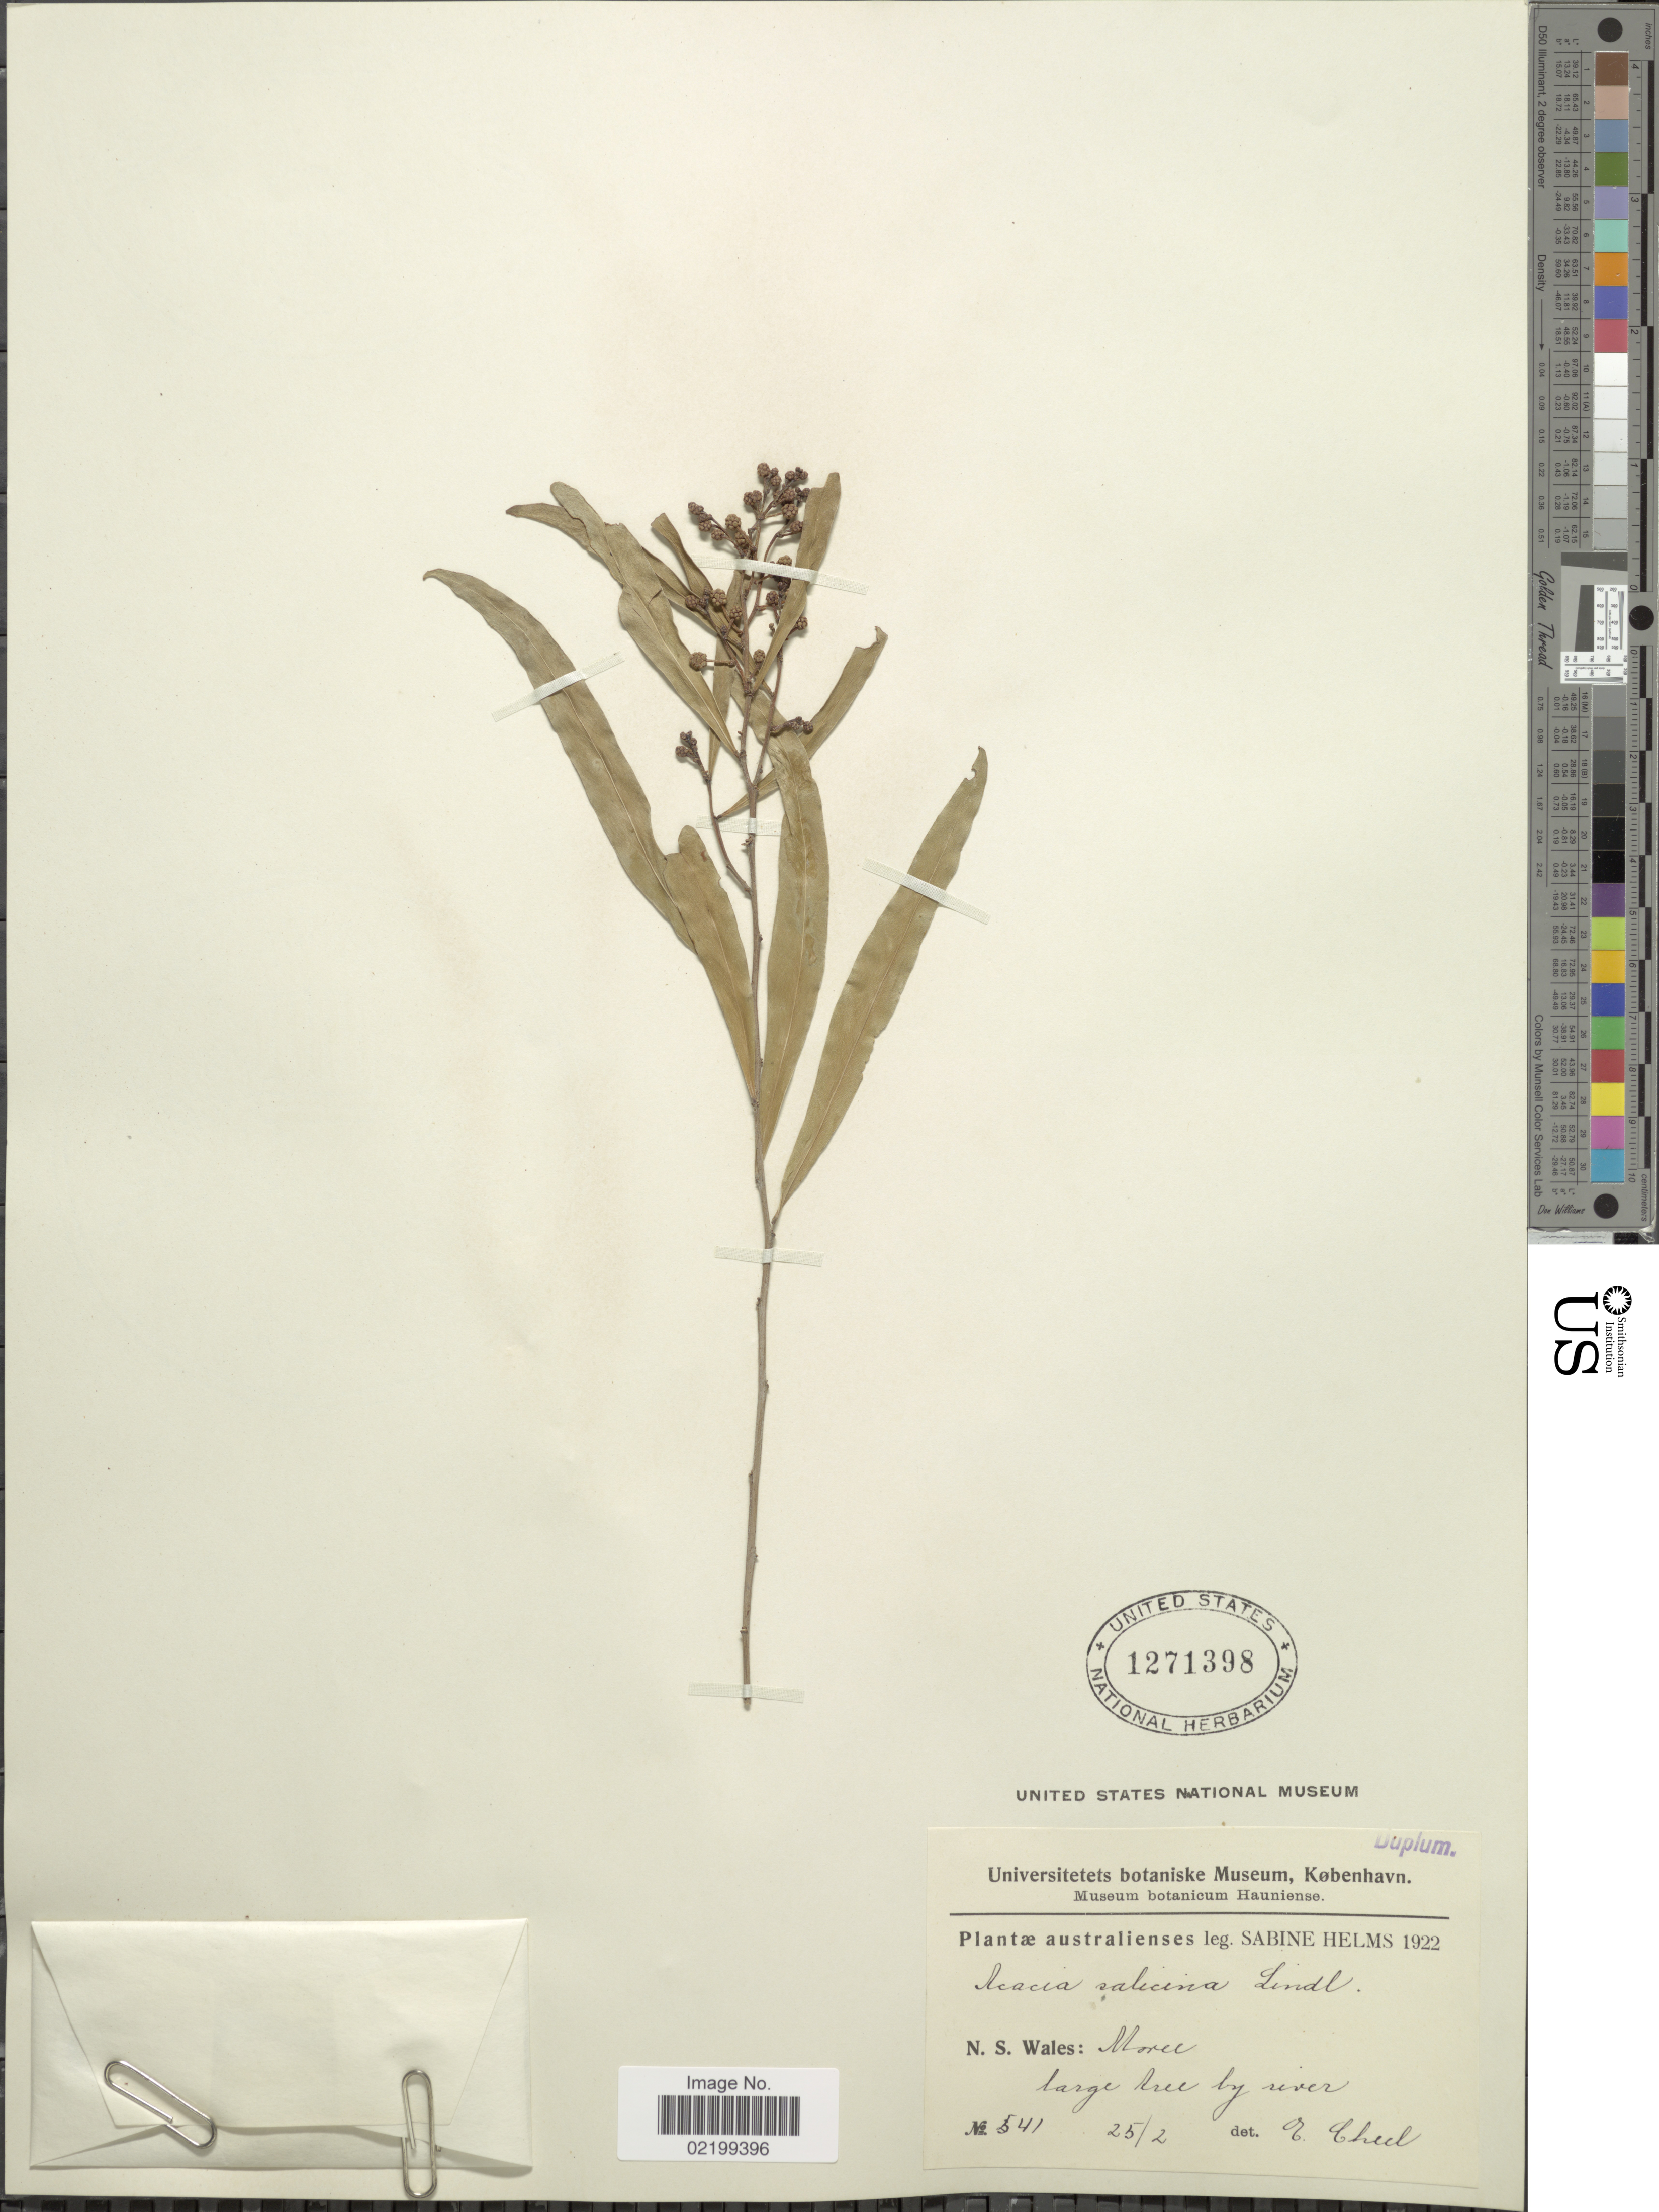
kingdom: Plantae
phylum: Tracheophyta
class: Magnoliopsida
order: Fabales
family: Fabaceae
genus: Acacia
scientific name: Acacia salicina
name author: Lindl.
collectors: S. Helms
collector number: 541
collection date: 1922-02-25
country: Australia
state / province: New South Wales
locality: Moree, large tree by river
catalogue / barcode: US 1271398